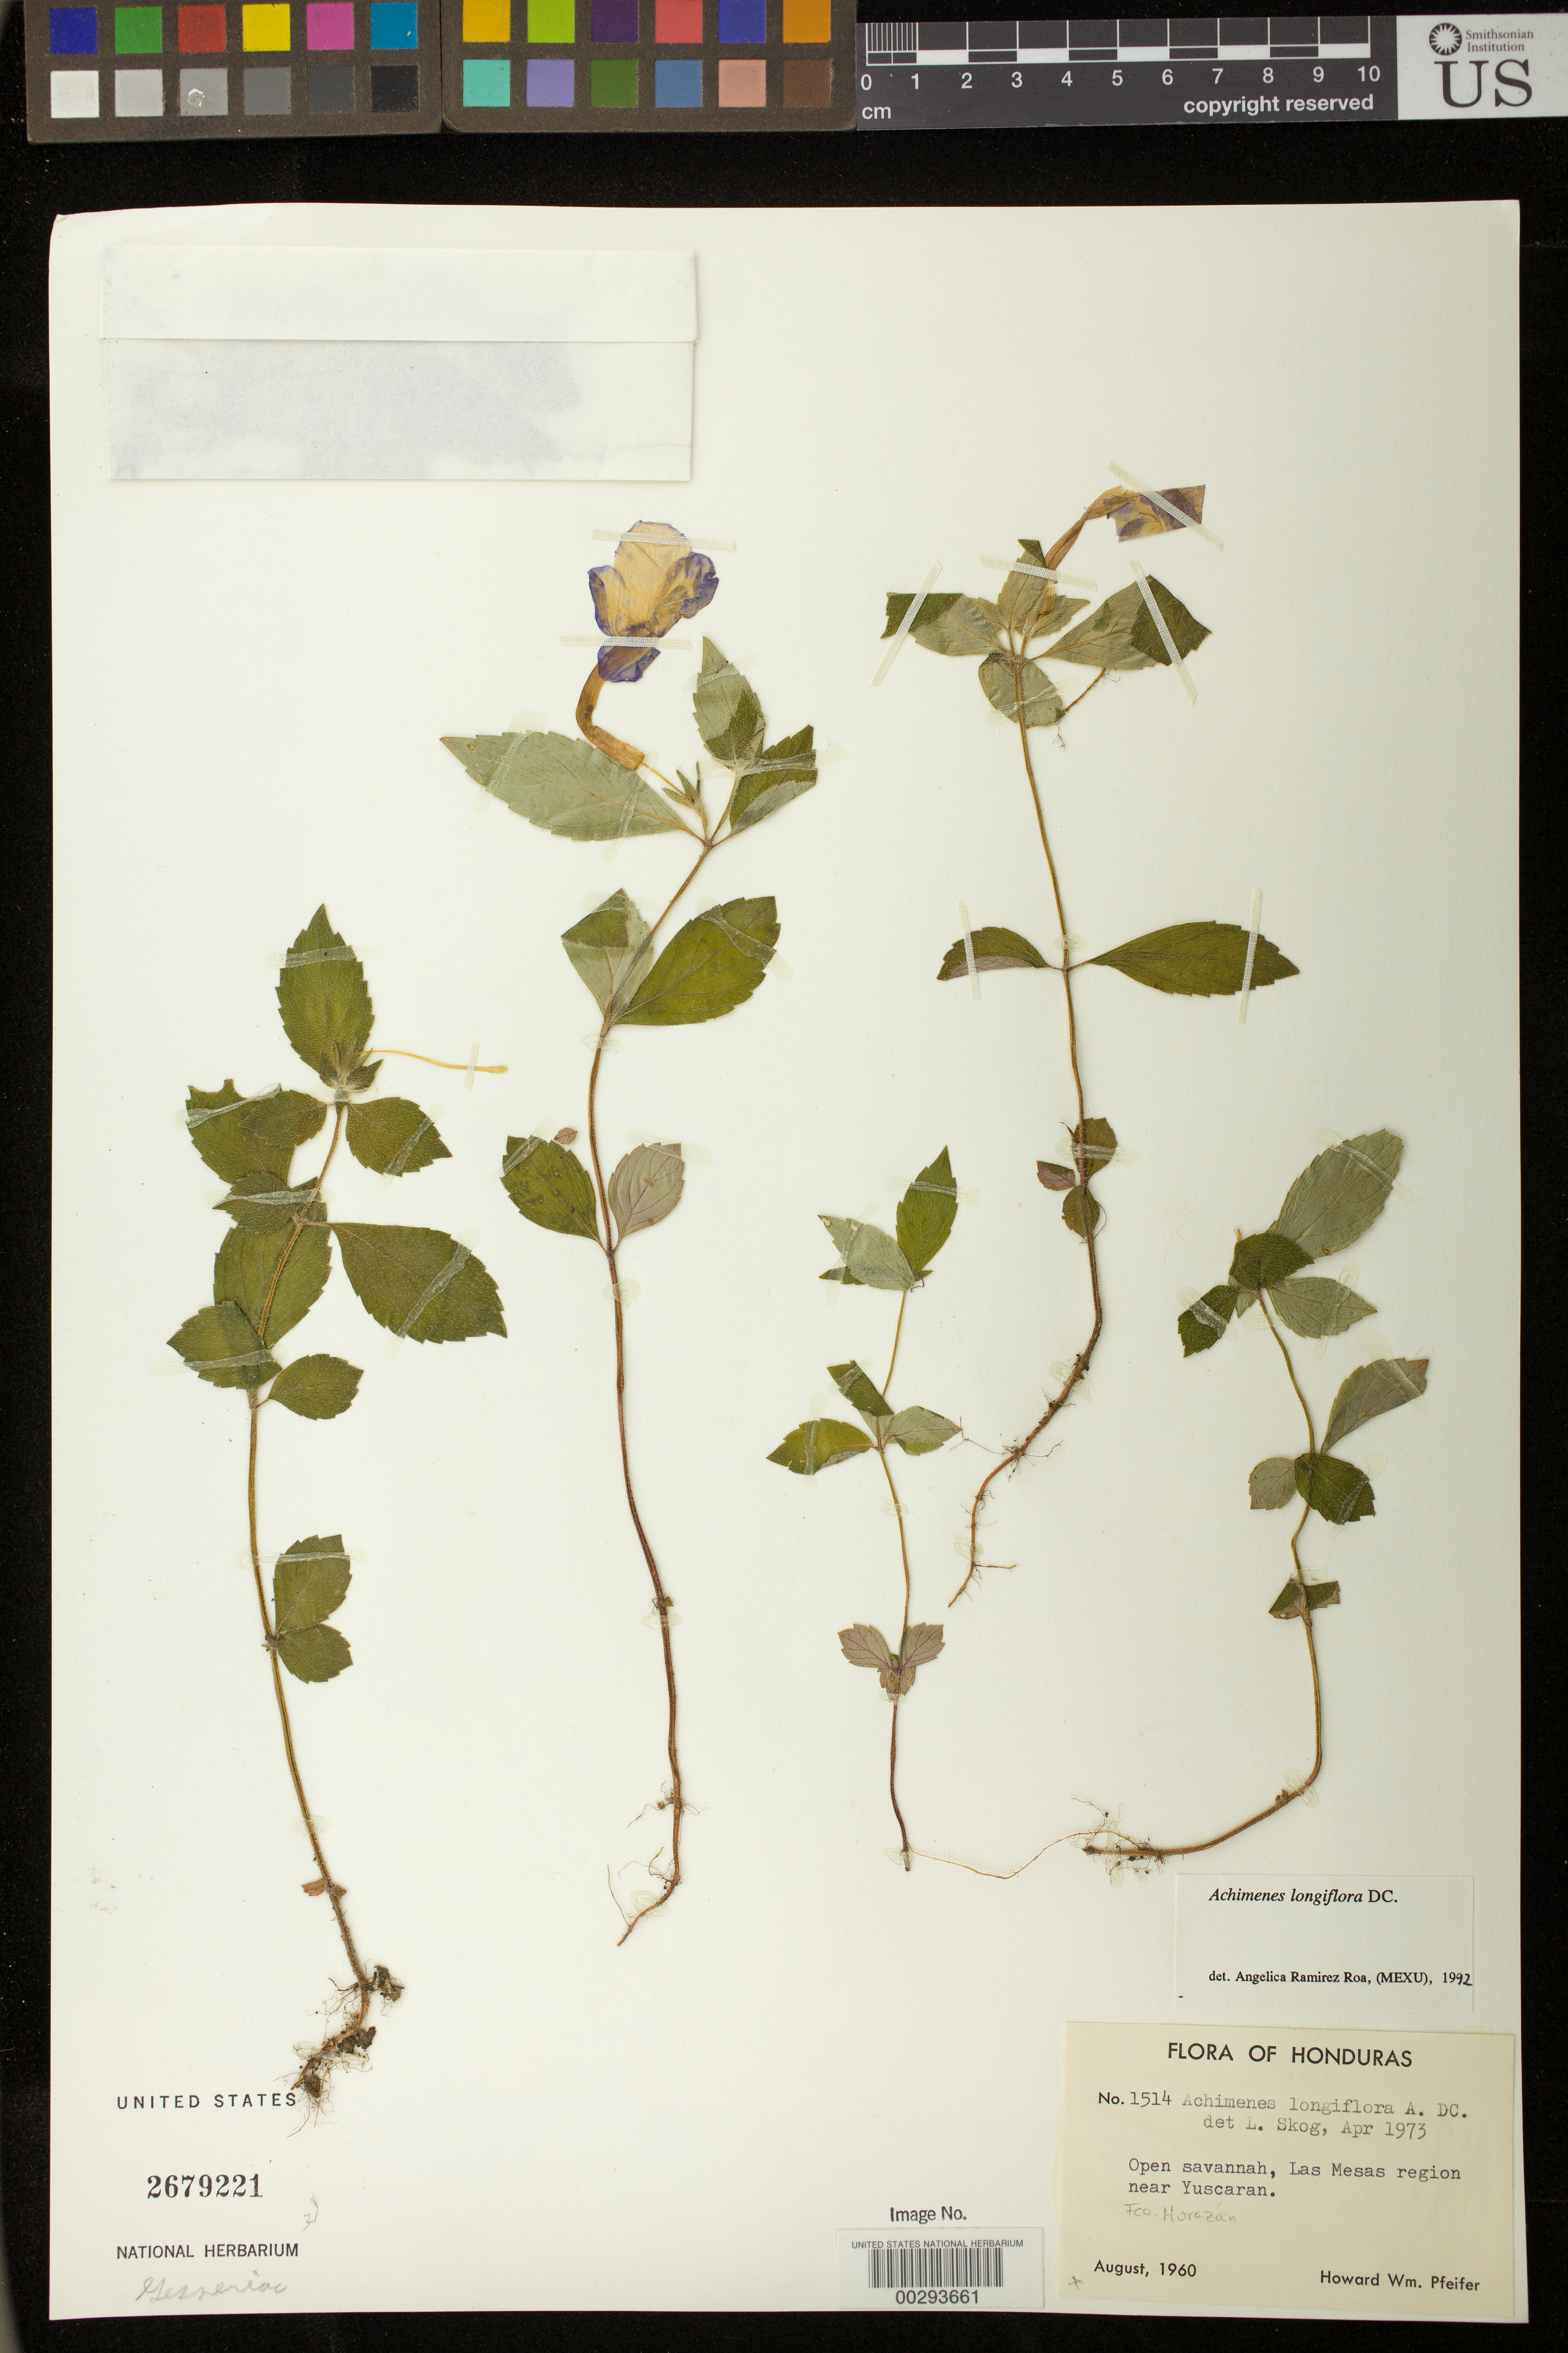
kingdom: Plantae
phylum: Tracheophyta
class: Magnoliopsida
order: Lamiales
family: Gesneriaceae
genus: Achimenes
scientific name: Achimenes longiflora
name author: DC.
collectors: H. W. Pfeifer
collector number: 1514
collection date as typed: Aug 1960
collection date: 1960-08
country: Honduras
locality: Las Mesas region near Yuscaran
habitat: Open savannah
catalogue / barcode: US 2679221